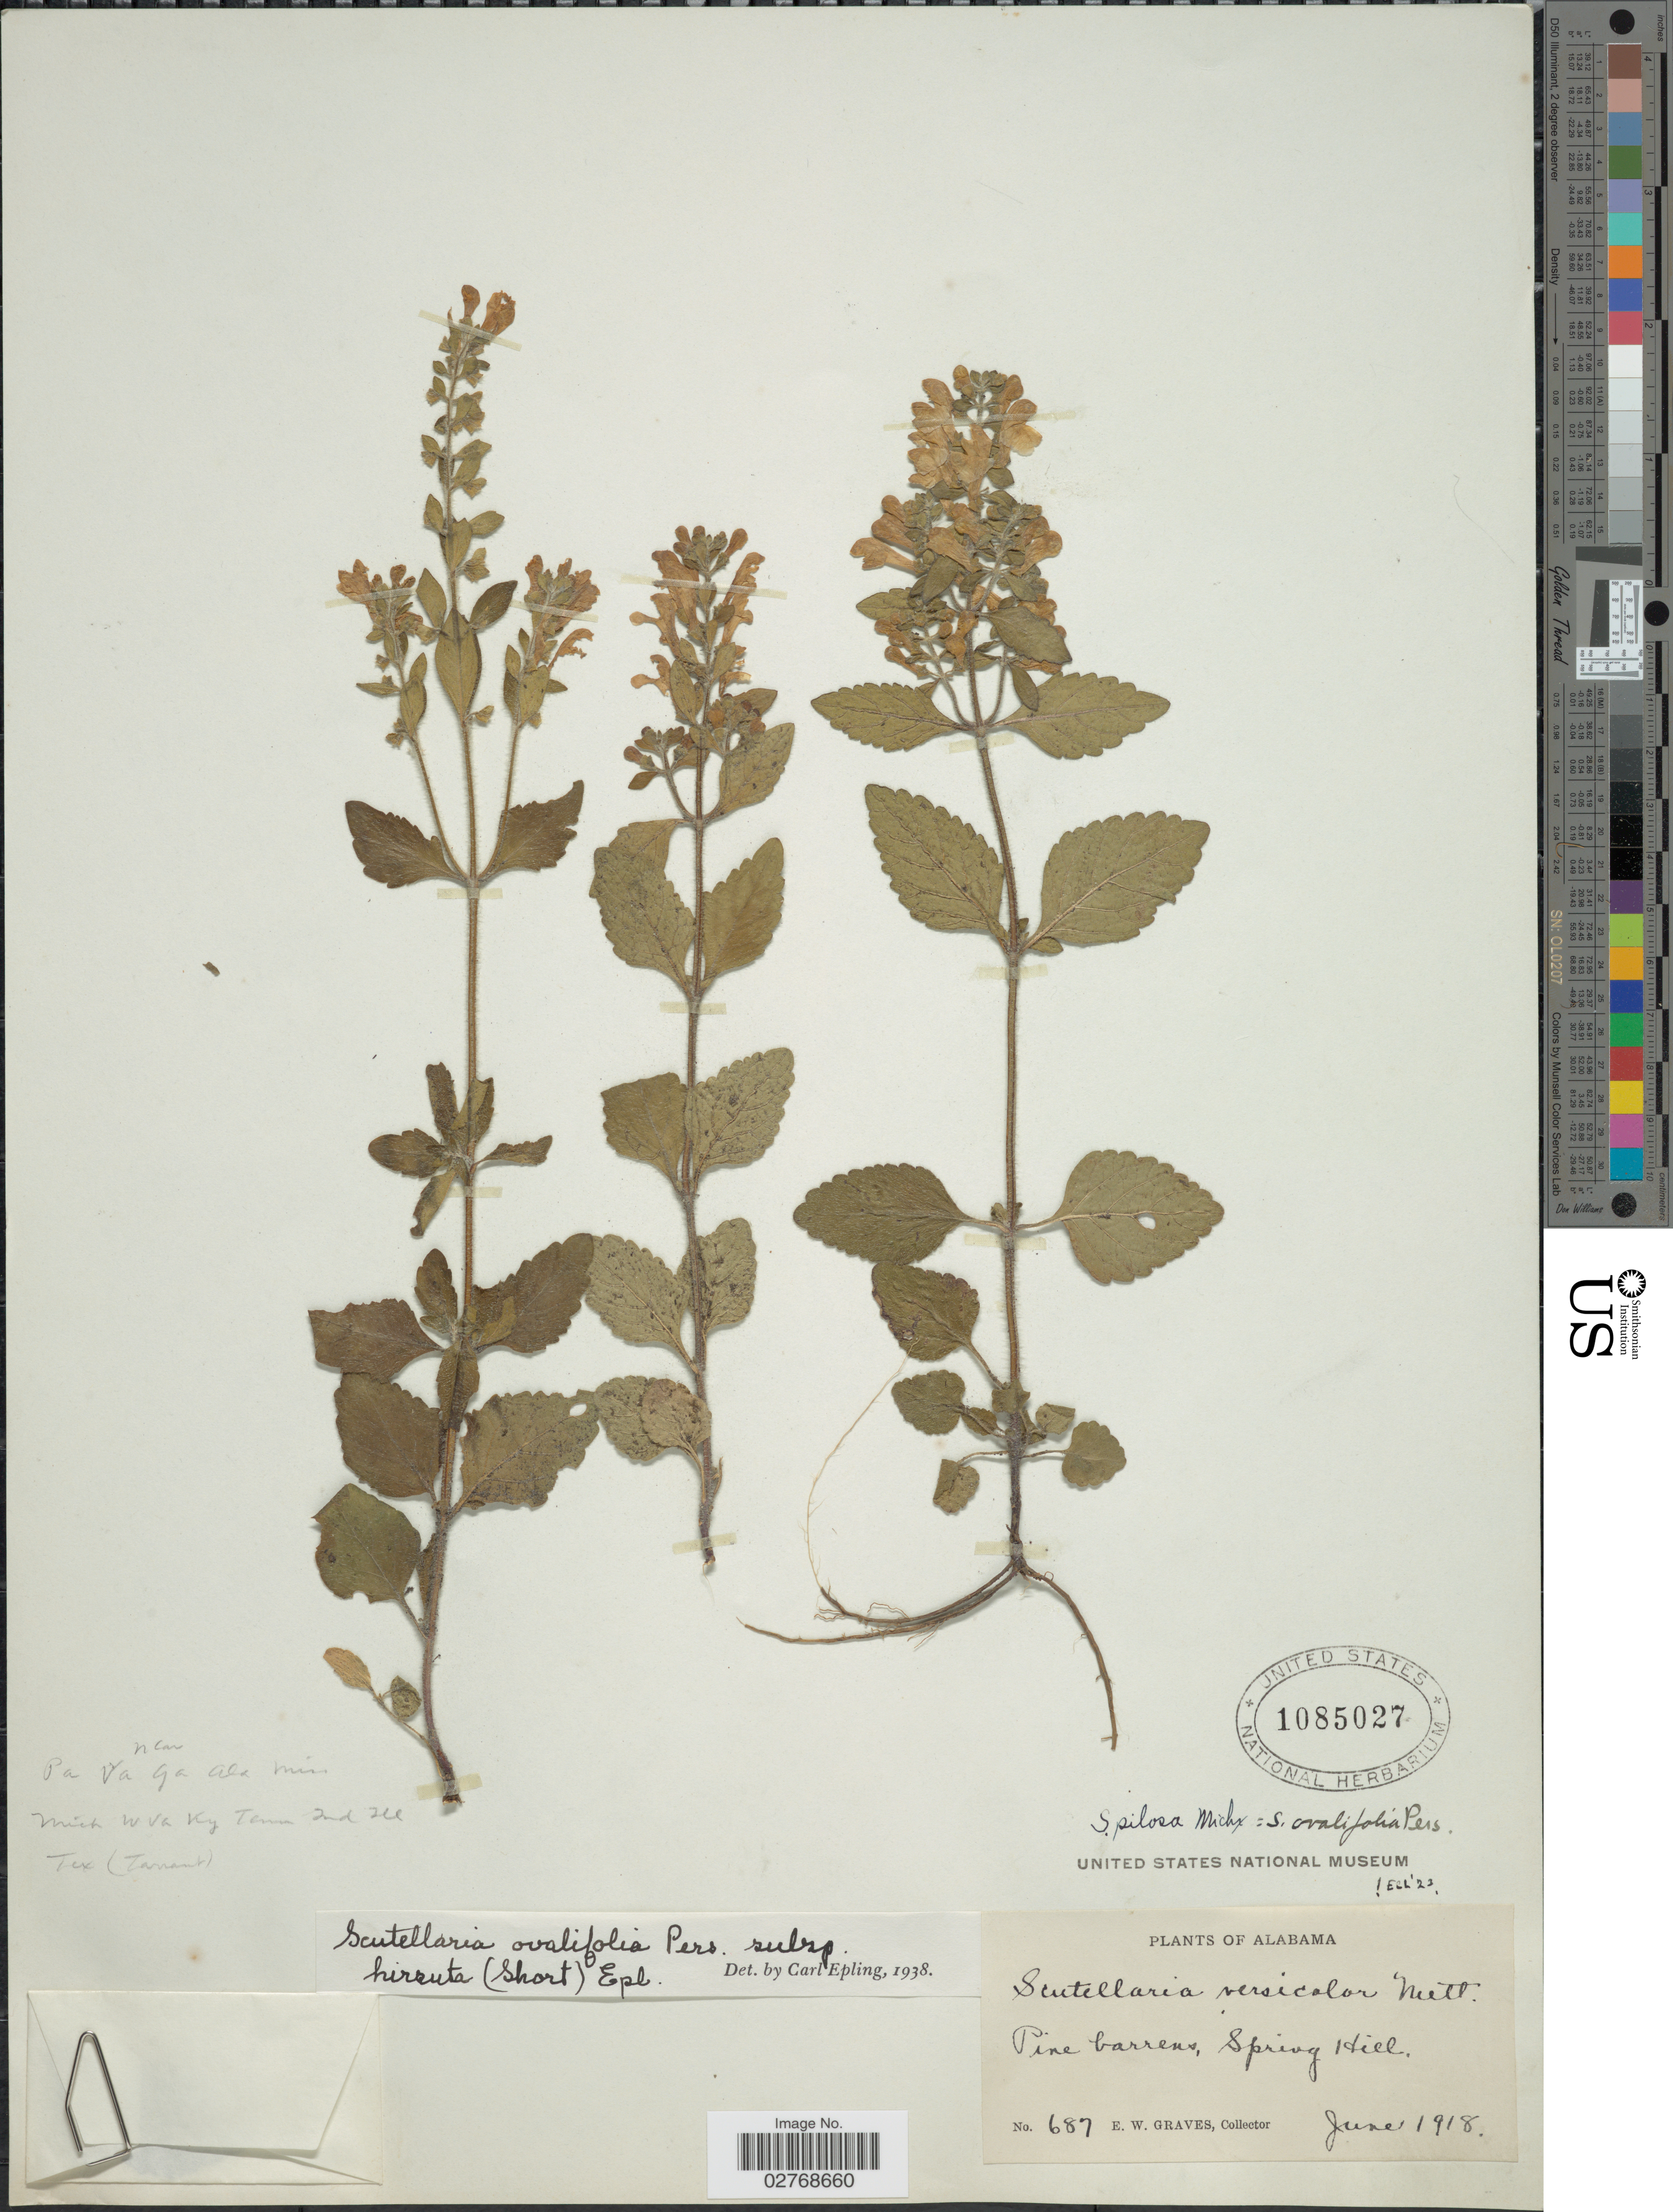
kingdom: Plantae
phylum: Tracheophyta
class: Magnoliopsida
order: Lamiales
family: Lamiaceae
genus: Scutellaria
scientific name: Scutellaria ovalifolia subsp. hirsuta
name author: (Short) Epling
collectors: E. Graves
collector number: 687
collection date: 1918-06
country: United States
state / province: Alabama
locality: Pine barrens, Spring Hill.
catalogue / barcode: US 1085027